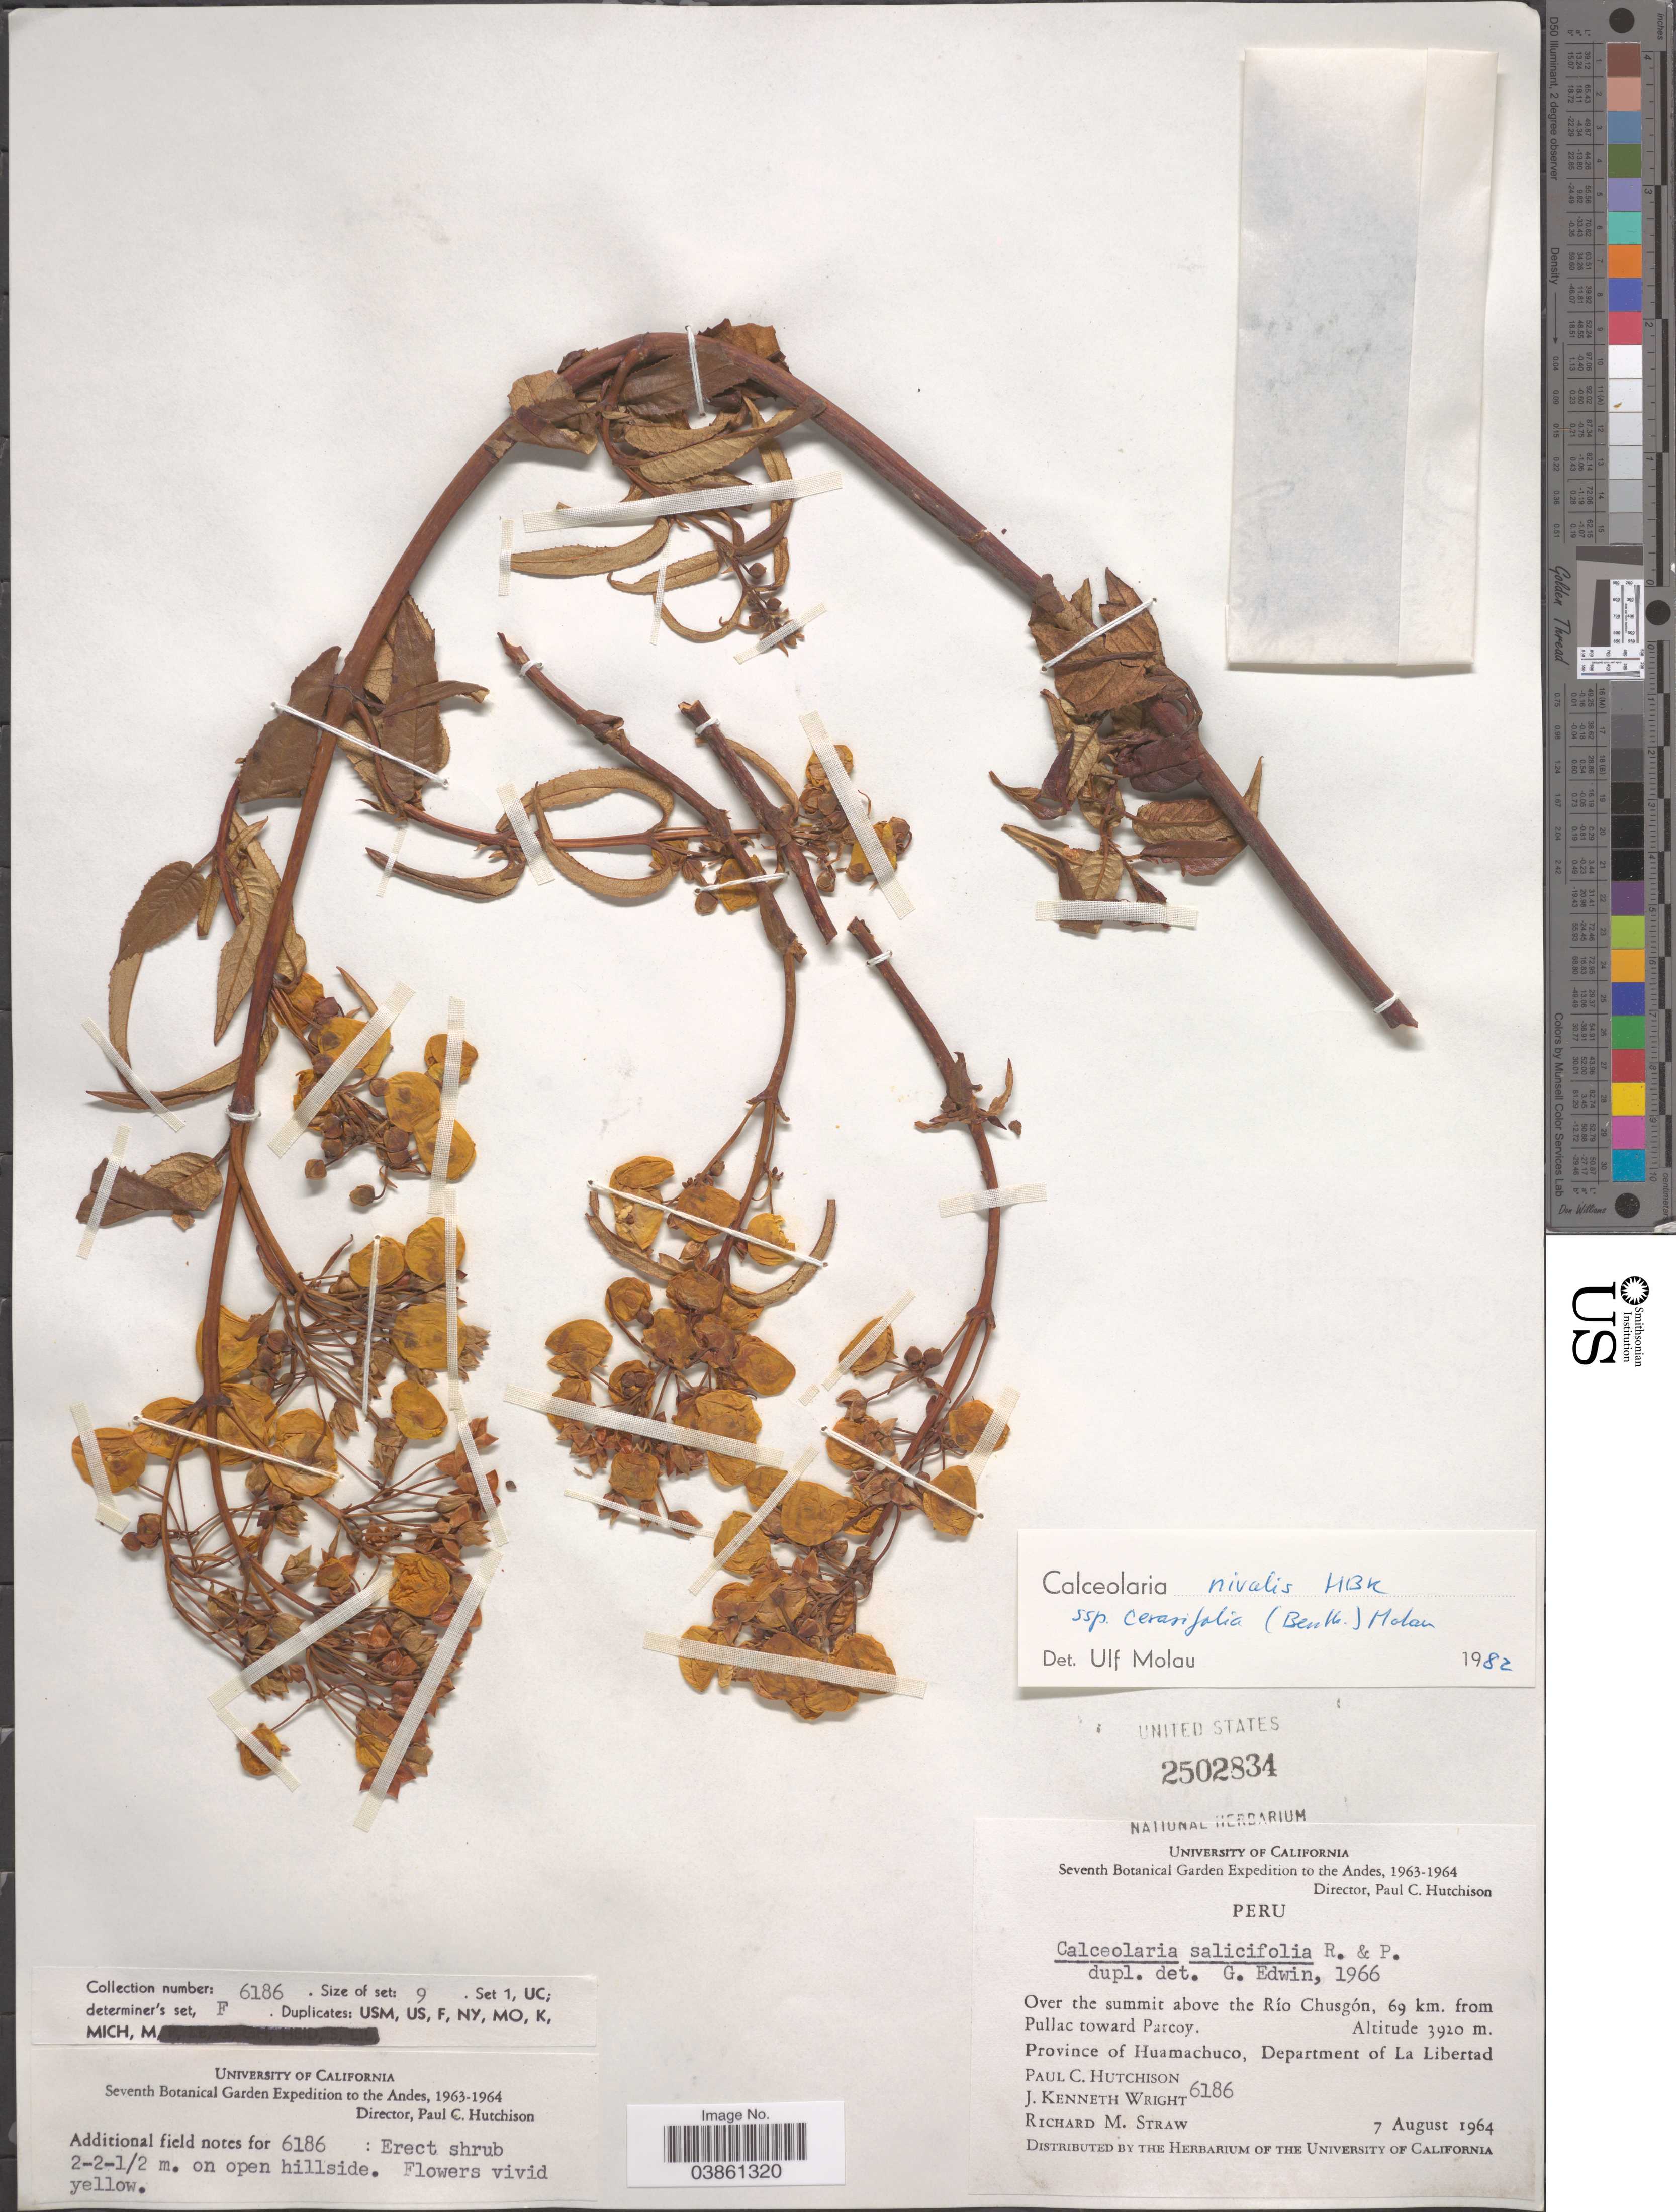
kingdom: Plantae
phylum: Tracheophyta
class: Magnoliopsida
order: Lamiales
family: Calceolariaceae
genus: Calceolaria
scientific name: Calceolaria nivalis subsp. cerasifolia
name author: (Benth.) Molau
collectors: P. C. Hutchison, J. K. Wright & R. M. Straw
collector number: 6186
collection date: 1964-08-07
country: Peru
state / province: La Libertad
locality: The Andes. Over the summit above the Río Chusgón, 69 km. from Pullac toward Parcoy. Province of Huamachuco, Department of La Libertad.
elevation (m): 3920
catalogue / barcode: US 2502834